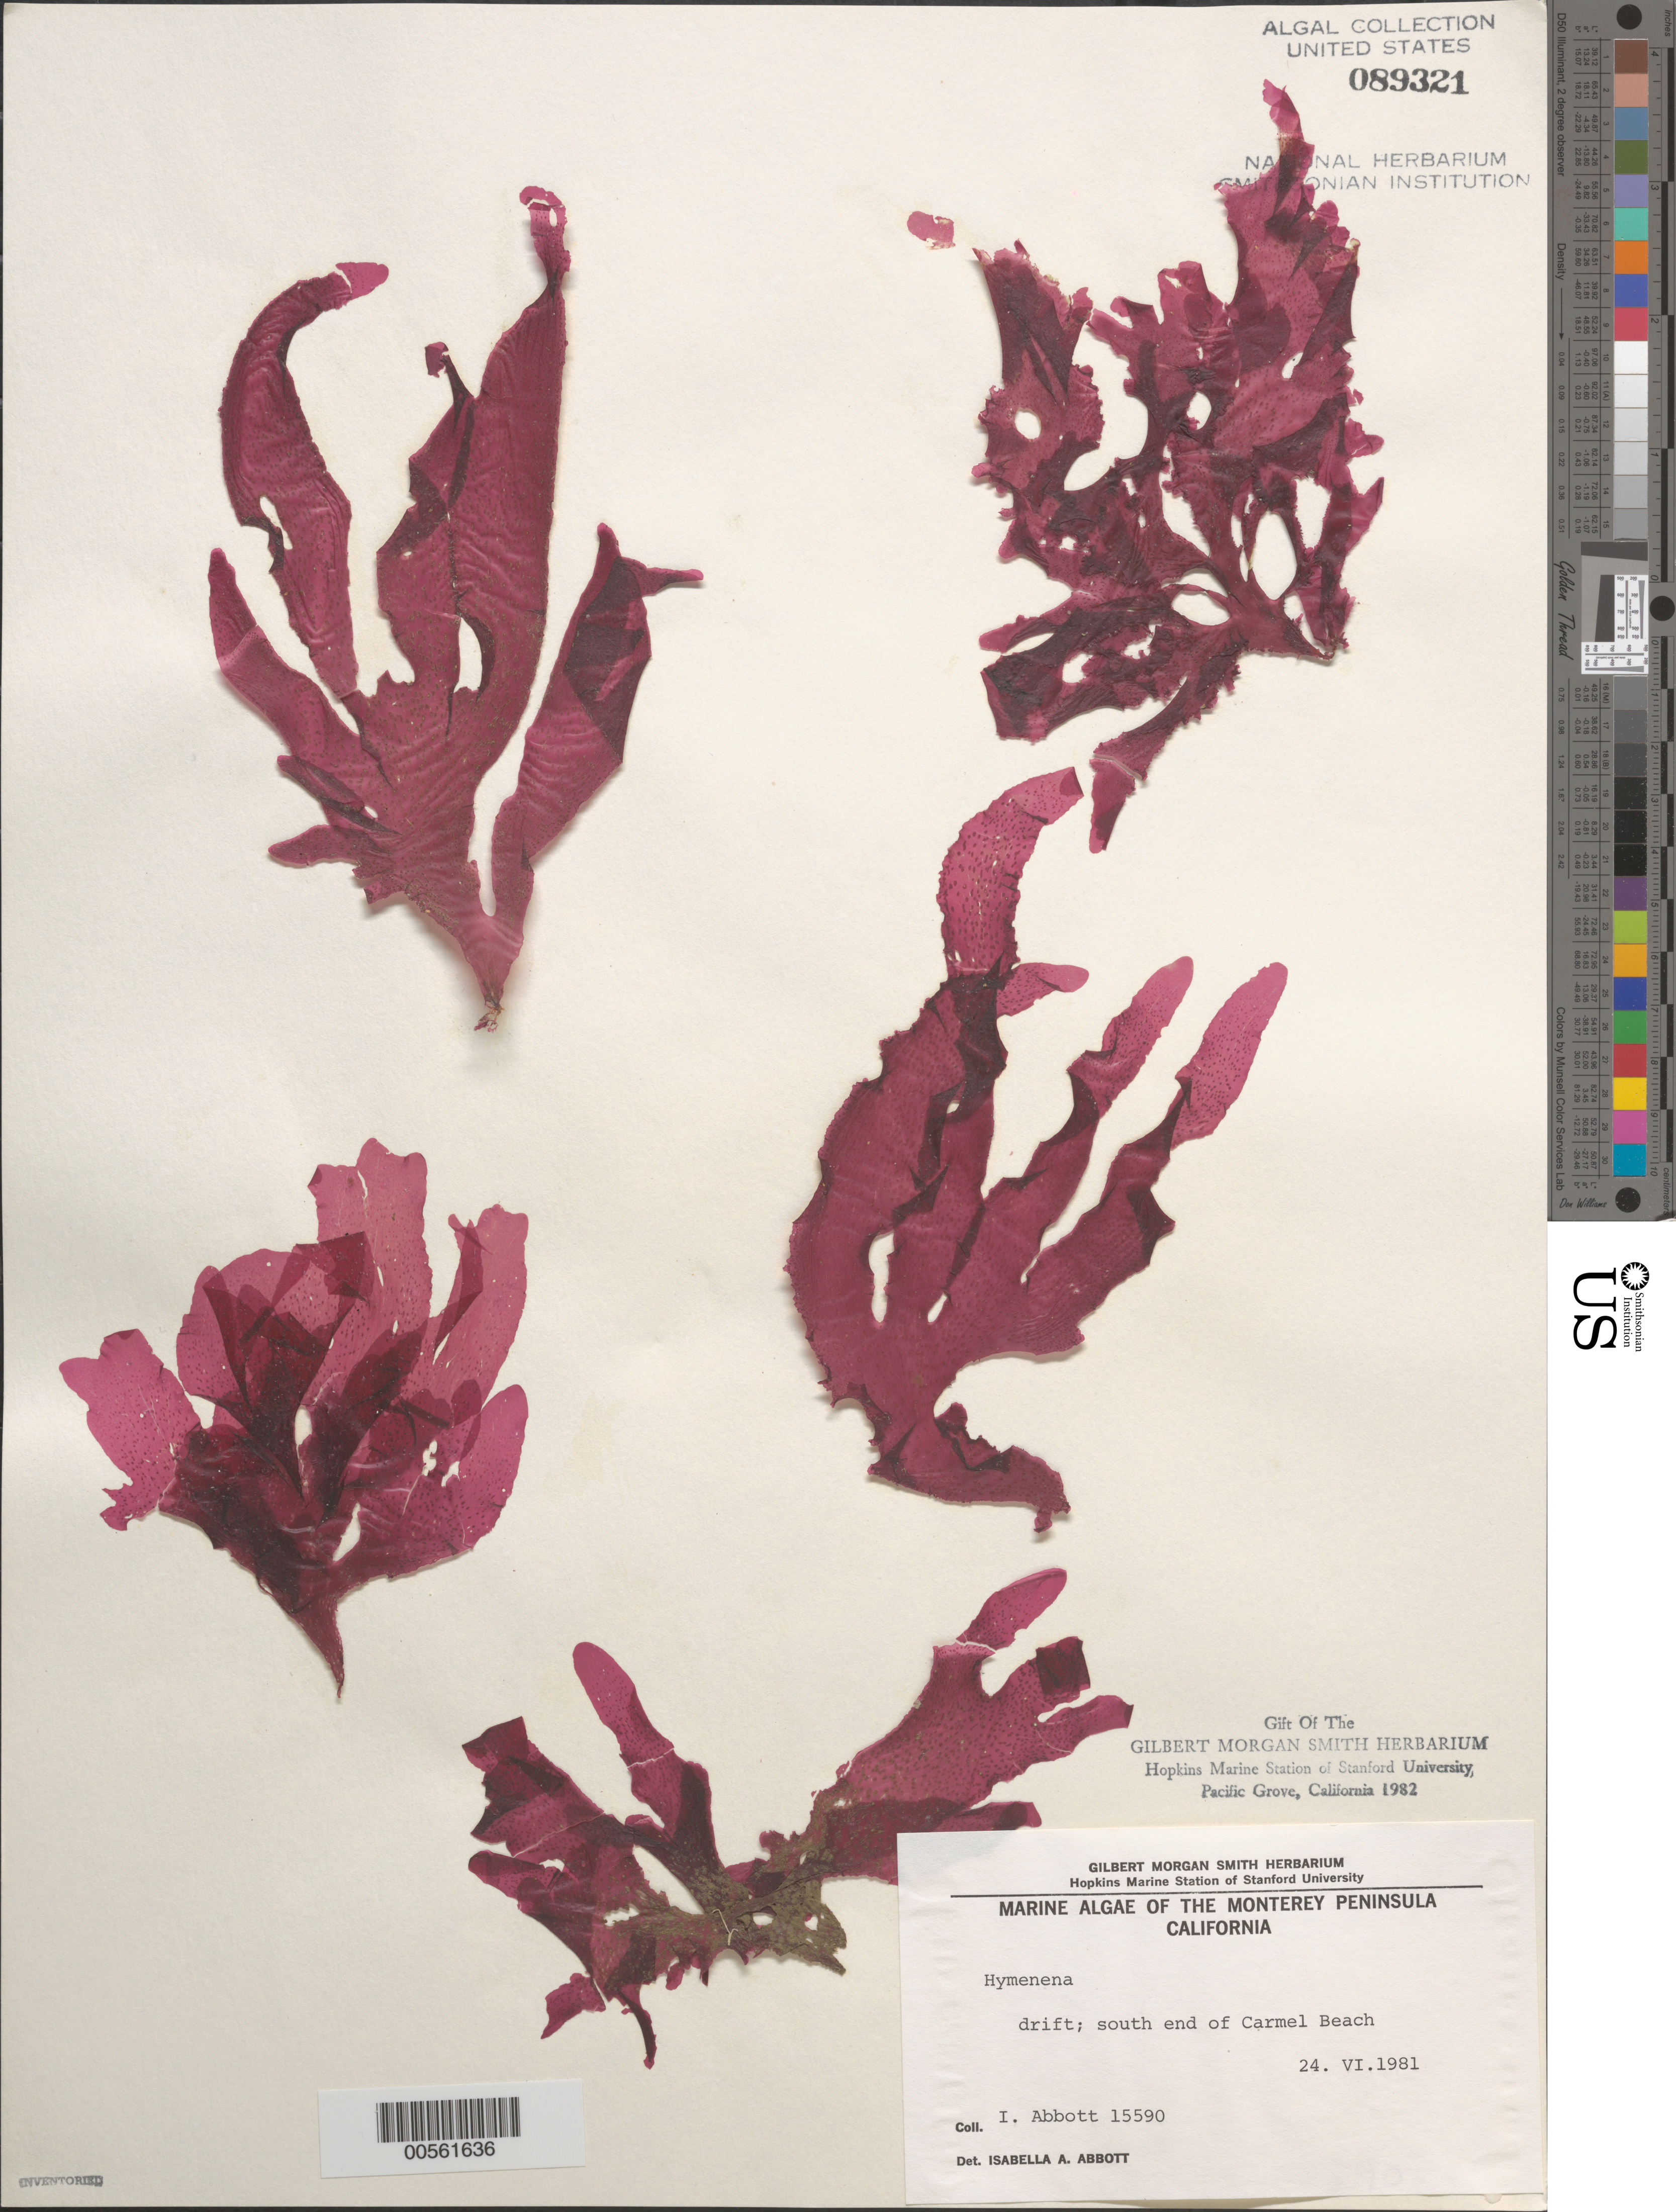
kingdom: Plantae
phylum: Rhodophyta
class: Florideophyceae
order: Ceramiales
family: Delesseriaceae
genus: Hymenena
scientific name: Hymenena sp.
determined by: Abbott, Isabella A.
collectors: I. A. Abbott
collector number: IAA 15590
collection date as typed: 24 Jun 1981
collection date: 1981-06-24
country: United States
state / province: California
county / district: Monterey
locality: Carmel Beach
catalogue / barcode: US 89321